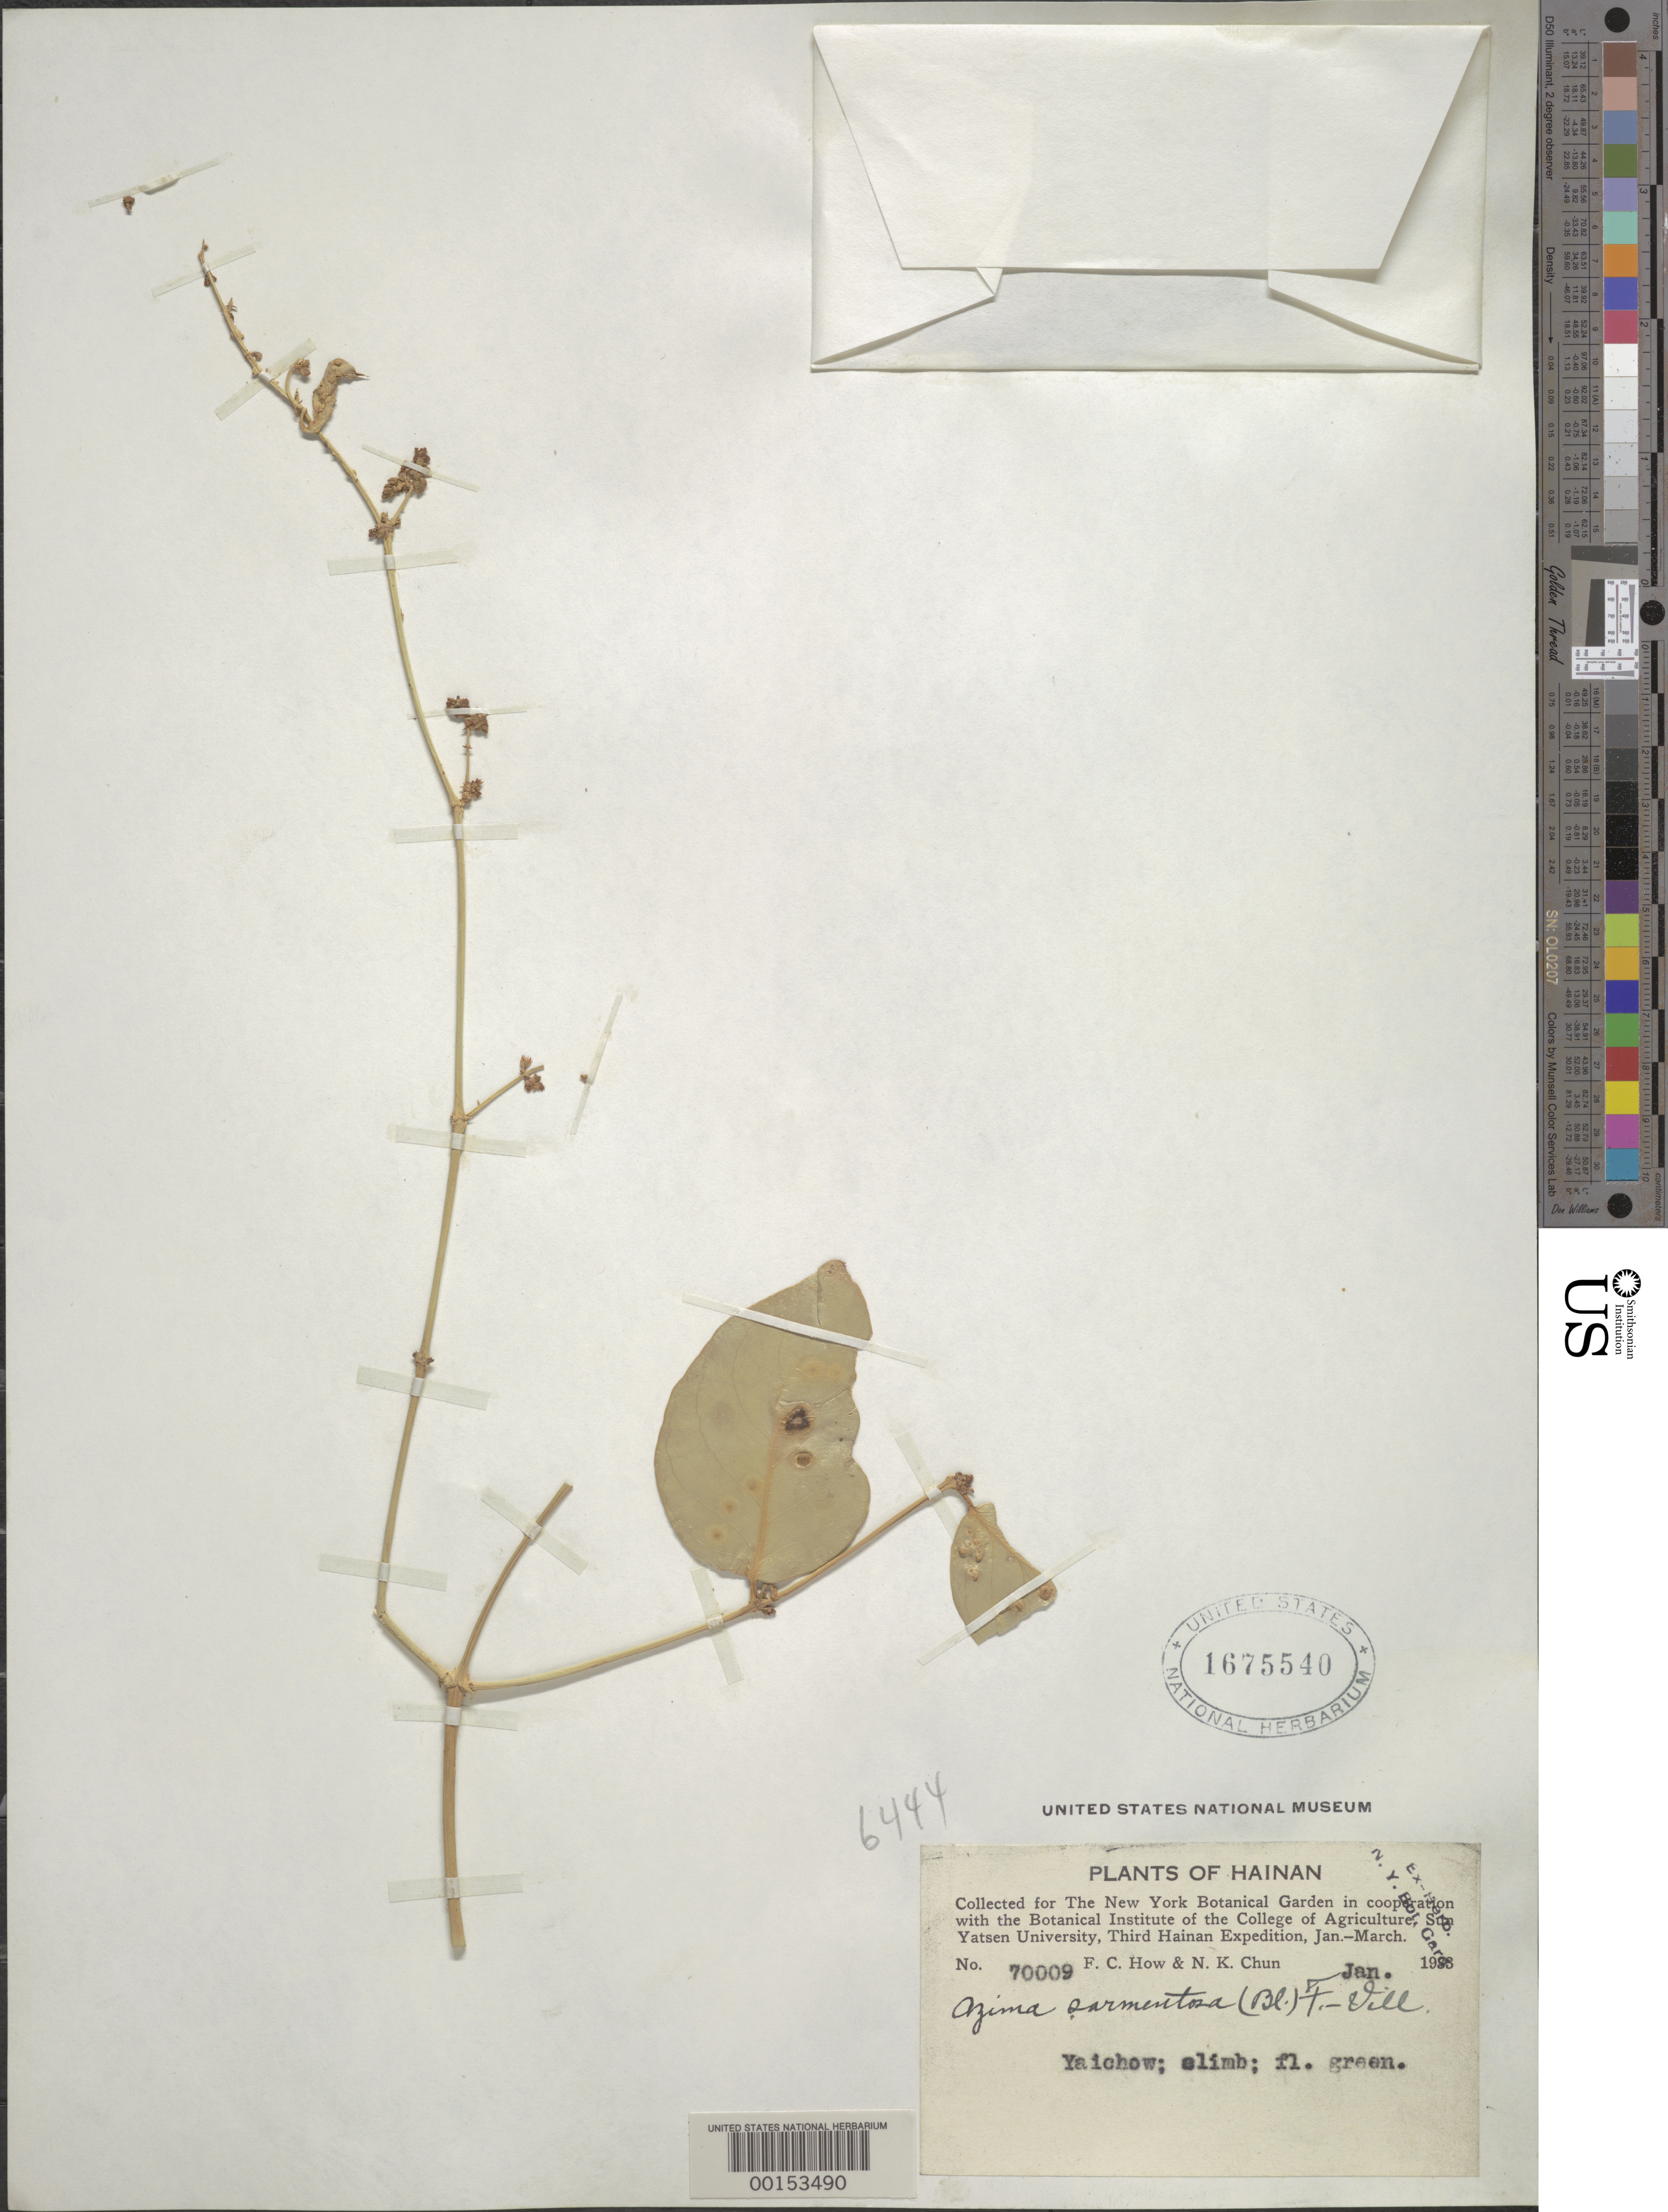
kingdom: Plantae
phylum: Tracheophyta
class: Magnoliopsida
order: Brassicales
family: Salvadoraceae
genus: Azima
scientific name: Azima sarmentosa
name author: (Blume) Benth. & Hook. f.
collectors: F. C. How & N. K. Chun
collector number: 70009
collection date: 1933-01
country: China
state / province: Hainan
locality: Yaichow.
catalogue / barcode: US 1675540